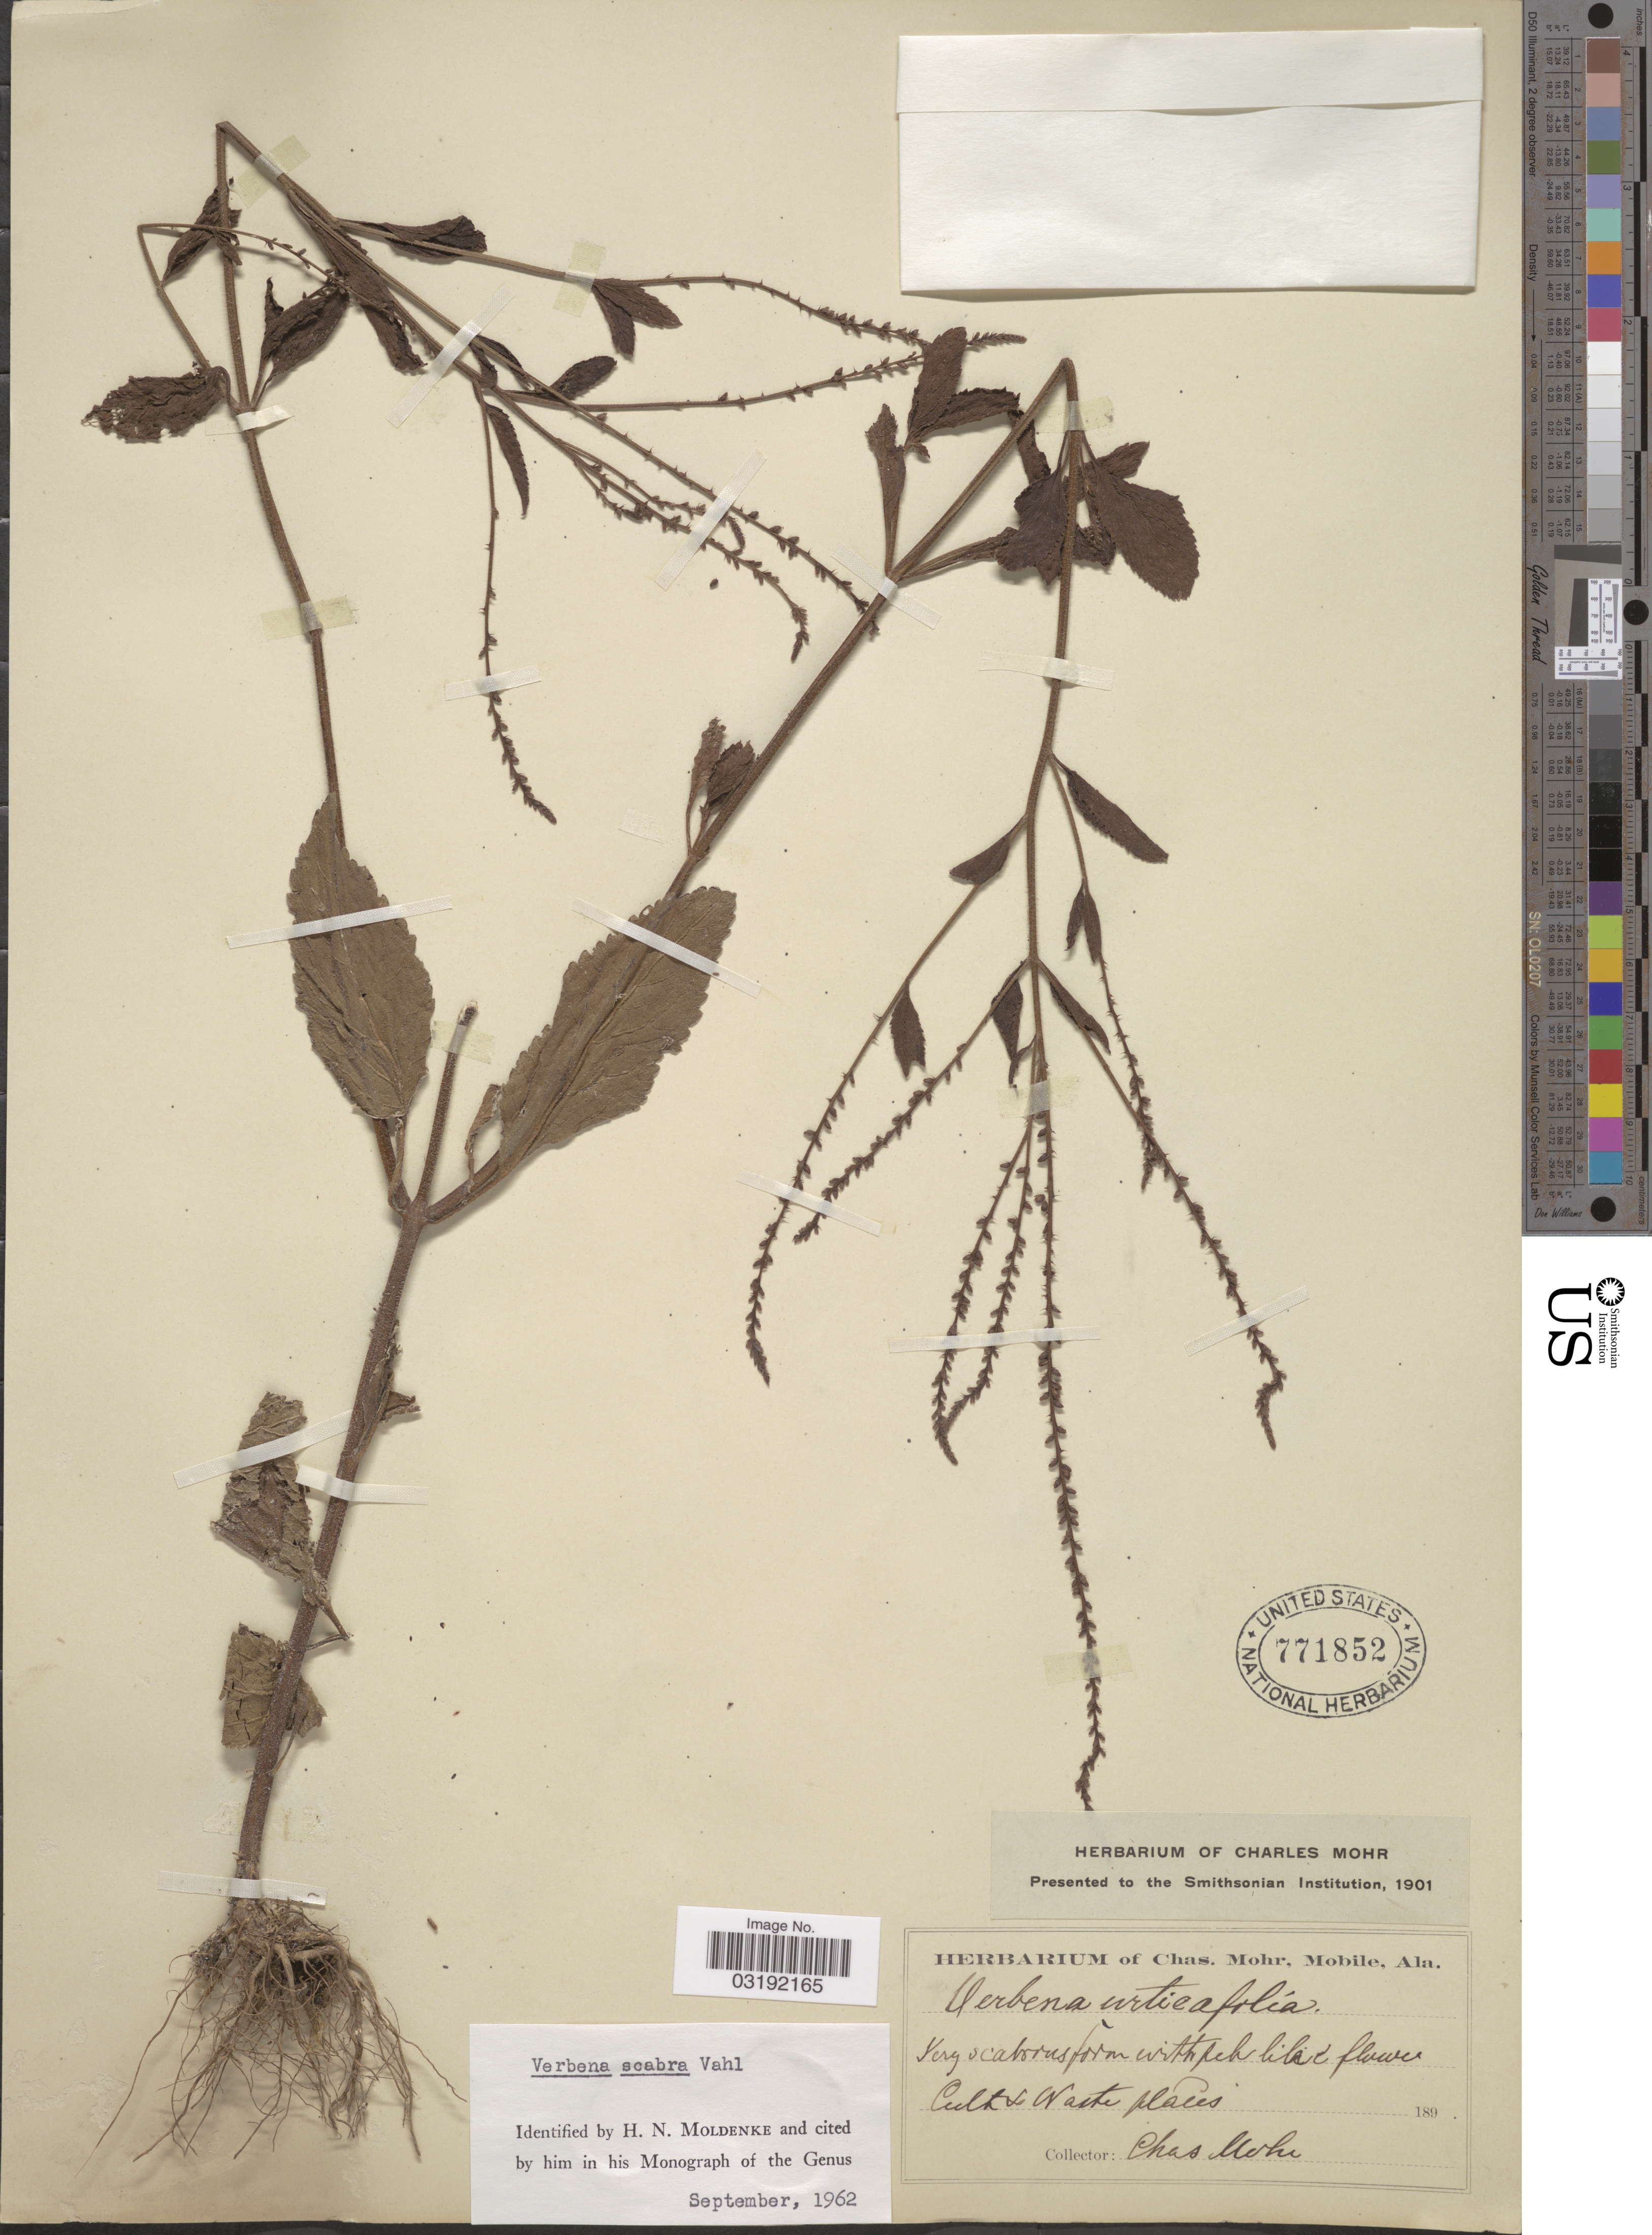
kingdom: Plantae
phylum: Tracheophyta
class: Magnoliopsida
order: Lamiales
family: Verbenaceae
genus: Verbena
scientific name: Verbena scabra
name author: Vahl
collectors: Mohr, C. T. (herbarium)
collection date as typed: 189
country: United States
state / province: Alabama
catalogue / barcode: US 771852